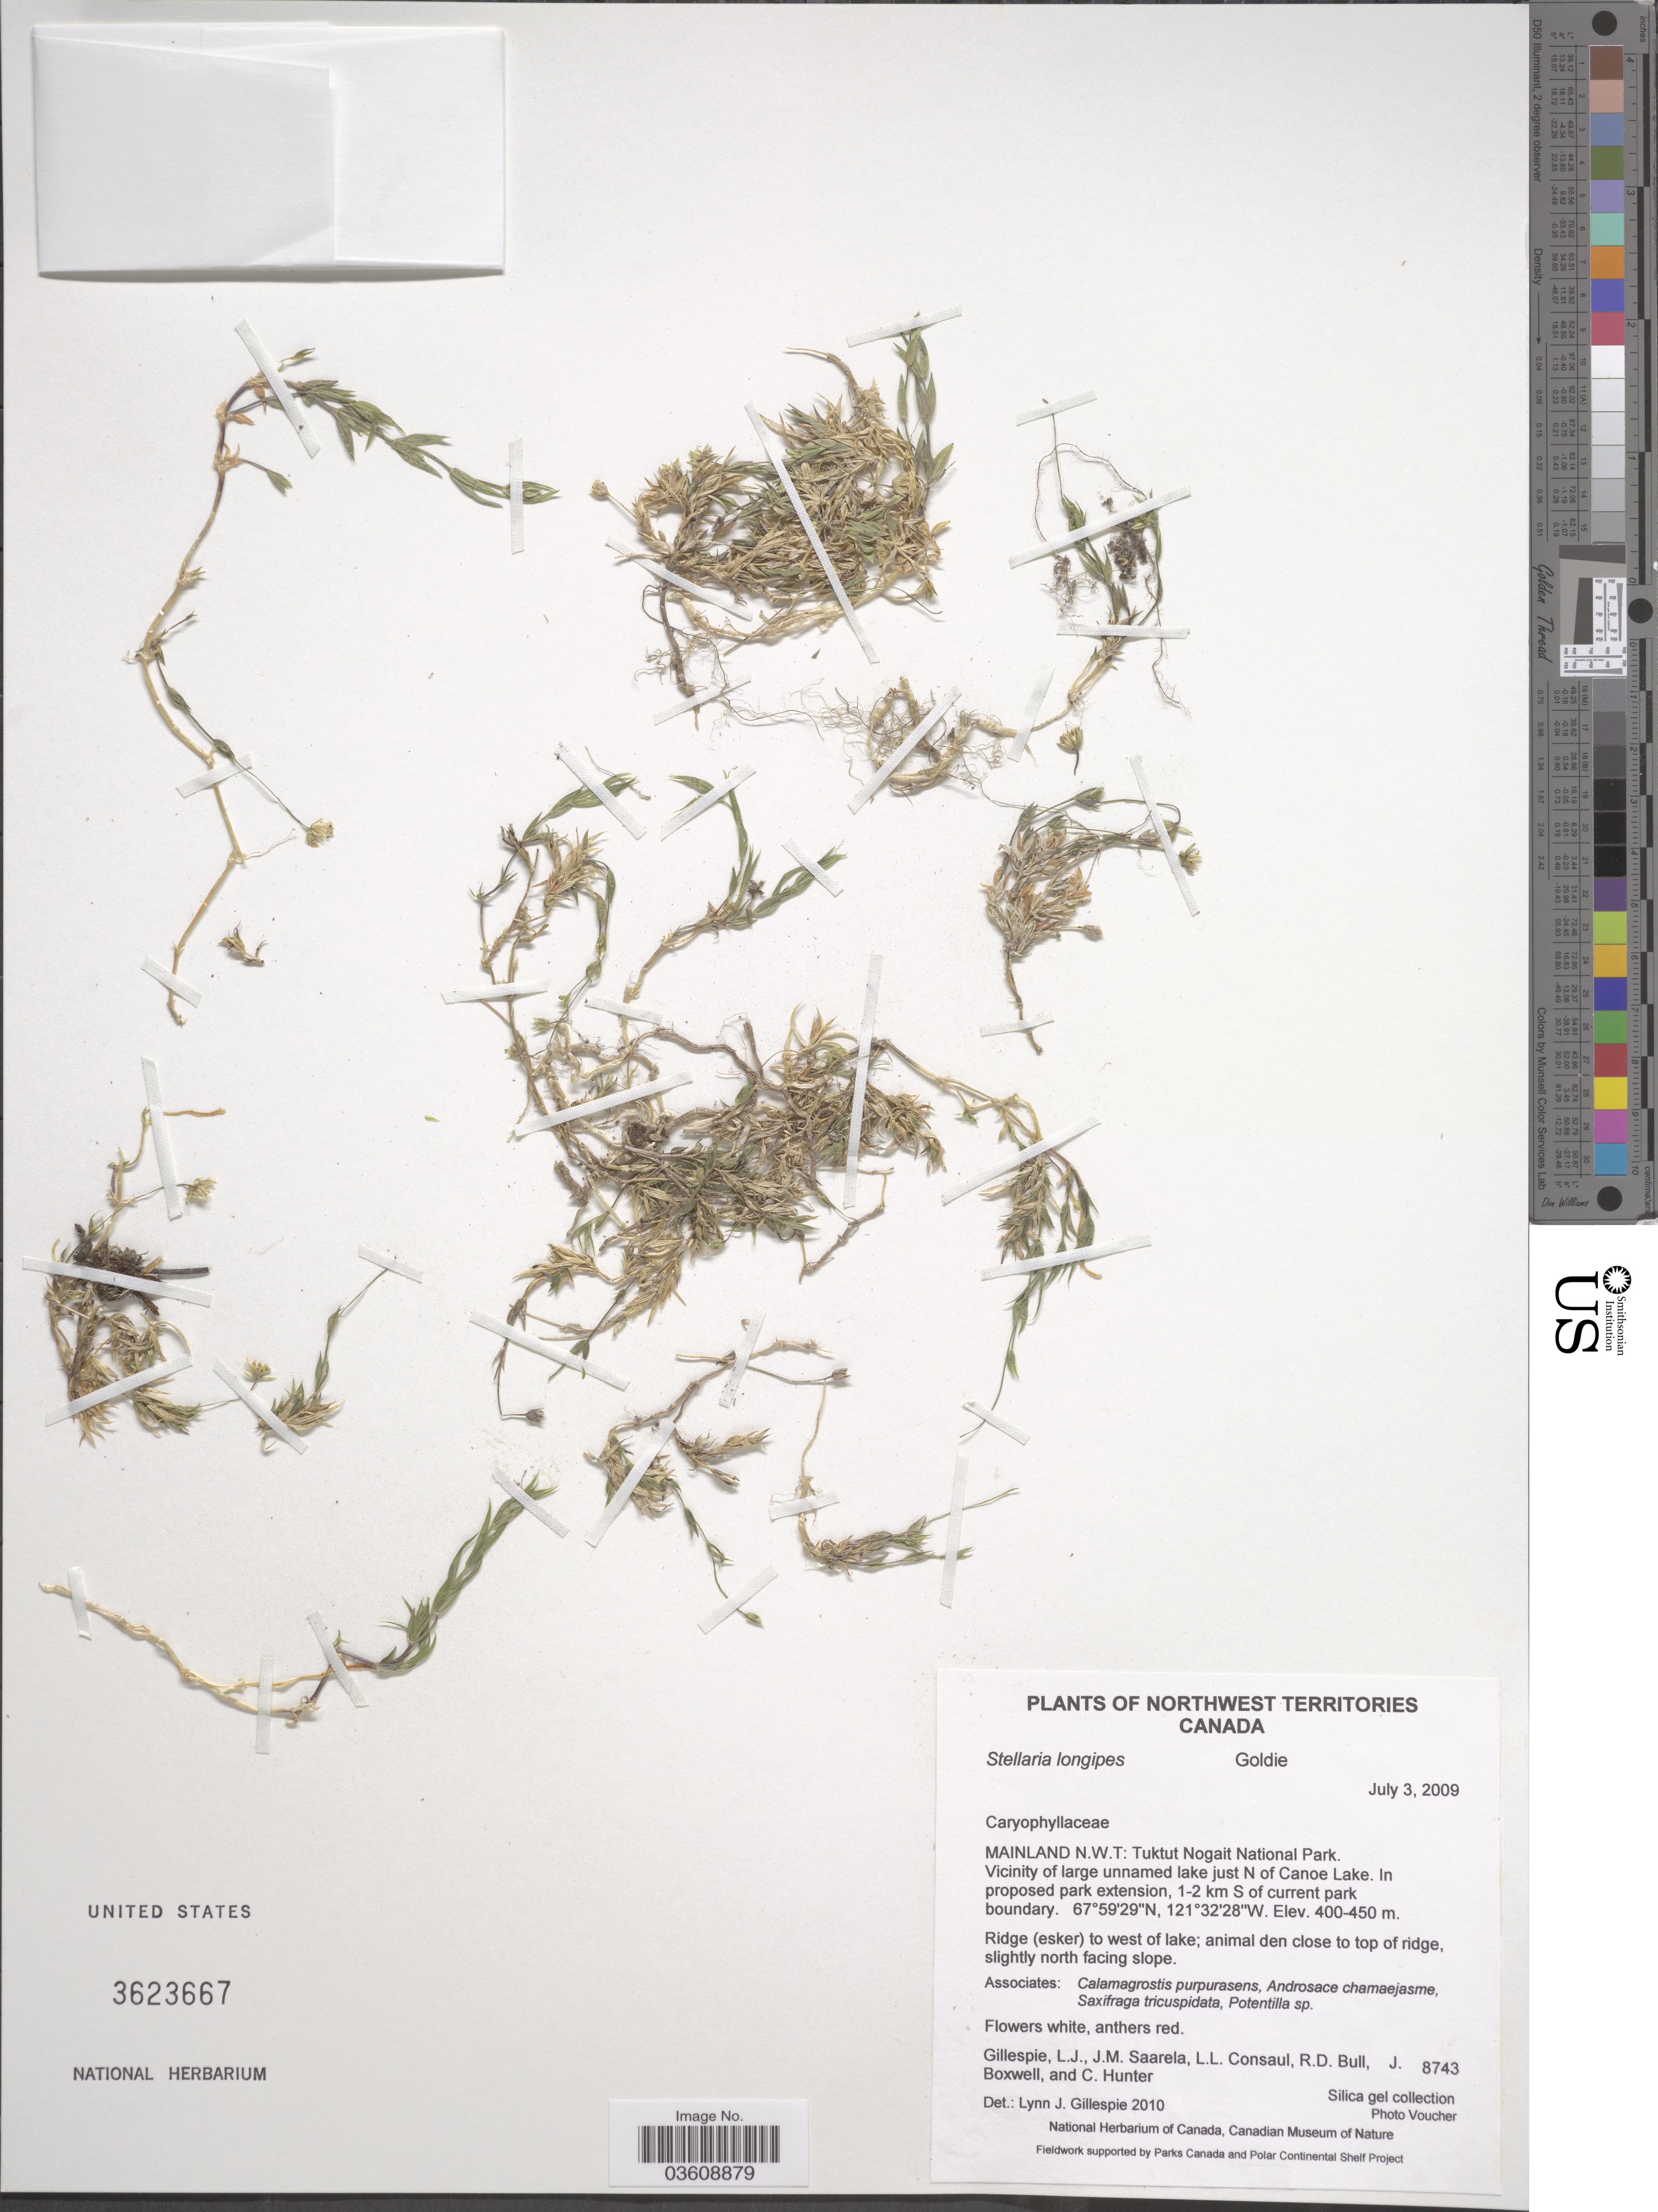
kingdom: Plantae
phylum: Tracheophyta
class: Magnoliopsida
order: Caryophyllales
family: Caryophyllaceae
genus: Stellaria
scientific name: Stellaria longipes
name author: Goldie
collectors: L. Gillespie, J. Saarela, L. Consaul, R. Bull & et al.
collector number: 8743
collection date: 2009-07-03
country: Canada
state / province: Northwest Territories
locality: Mainland N.W.T.: Tukut Nogait National Park. Vicinity of large unnamed lake just N of Canoe Lake.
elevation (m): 400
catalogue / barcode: US 3623667